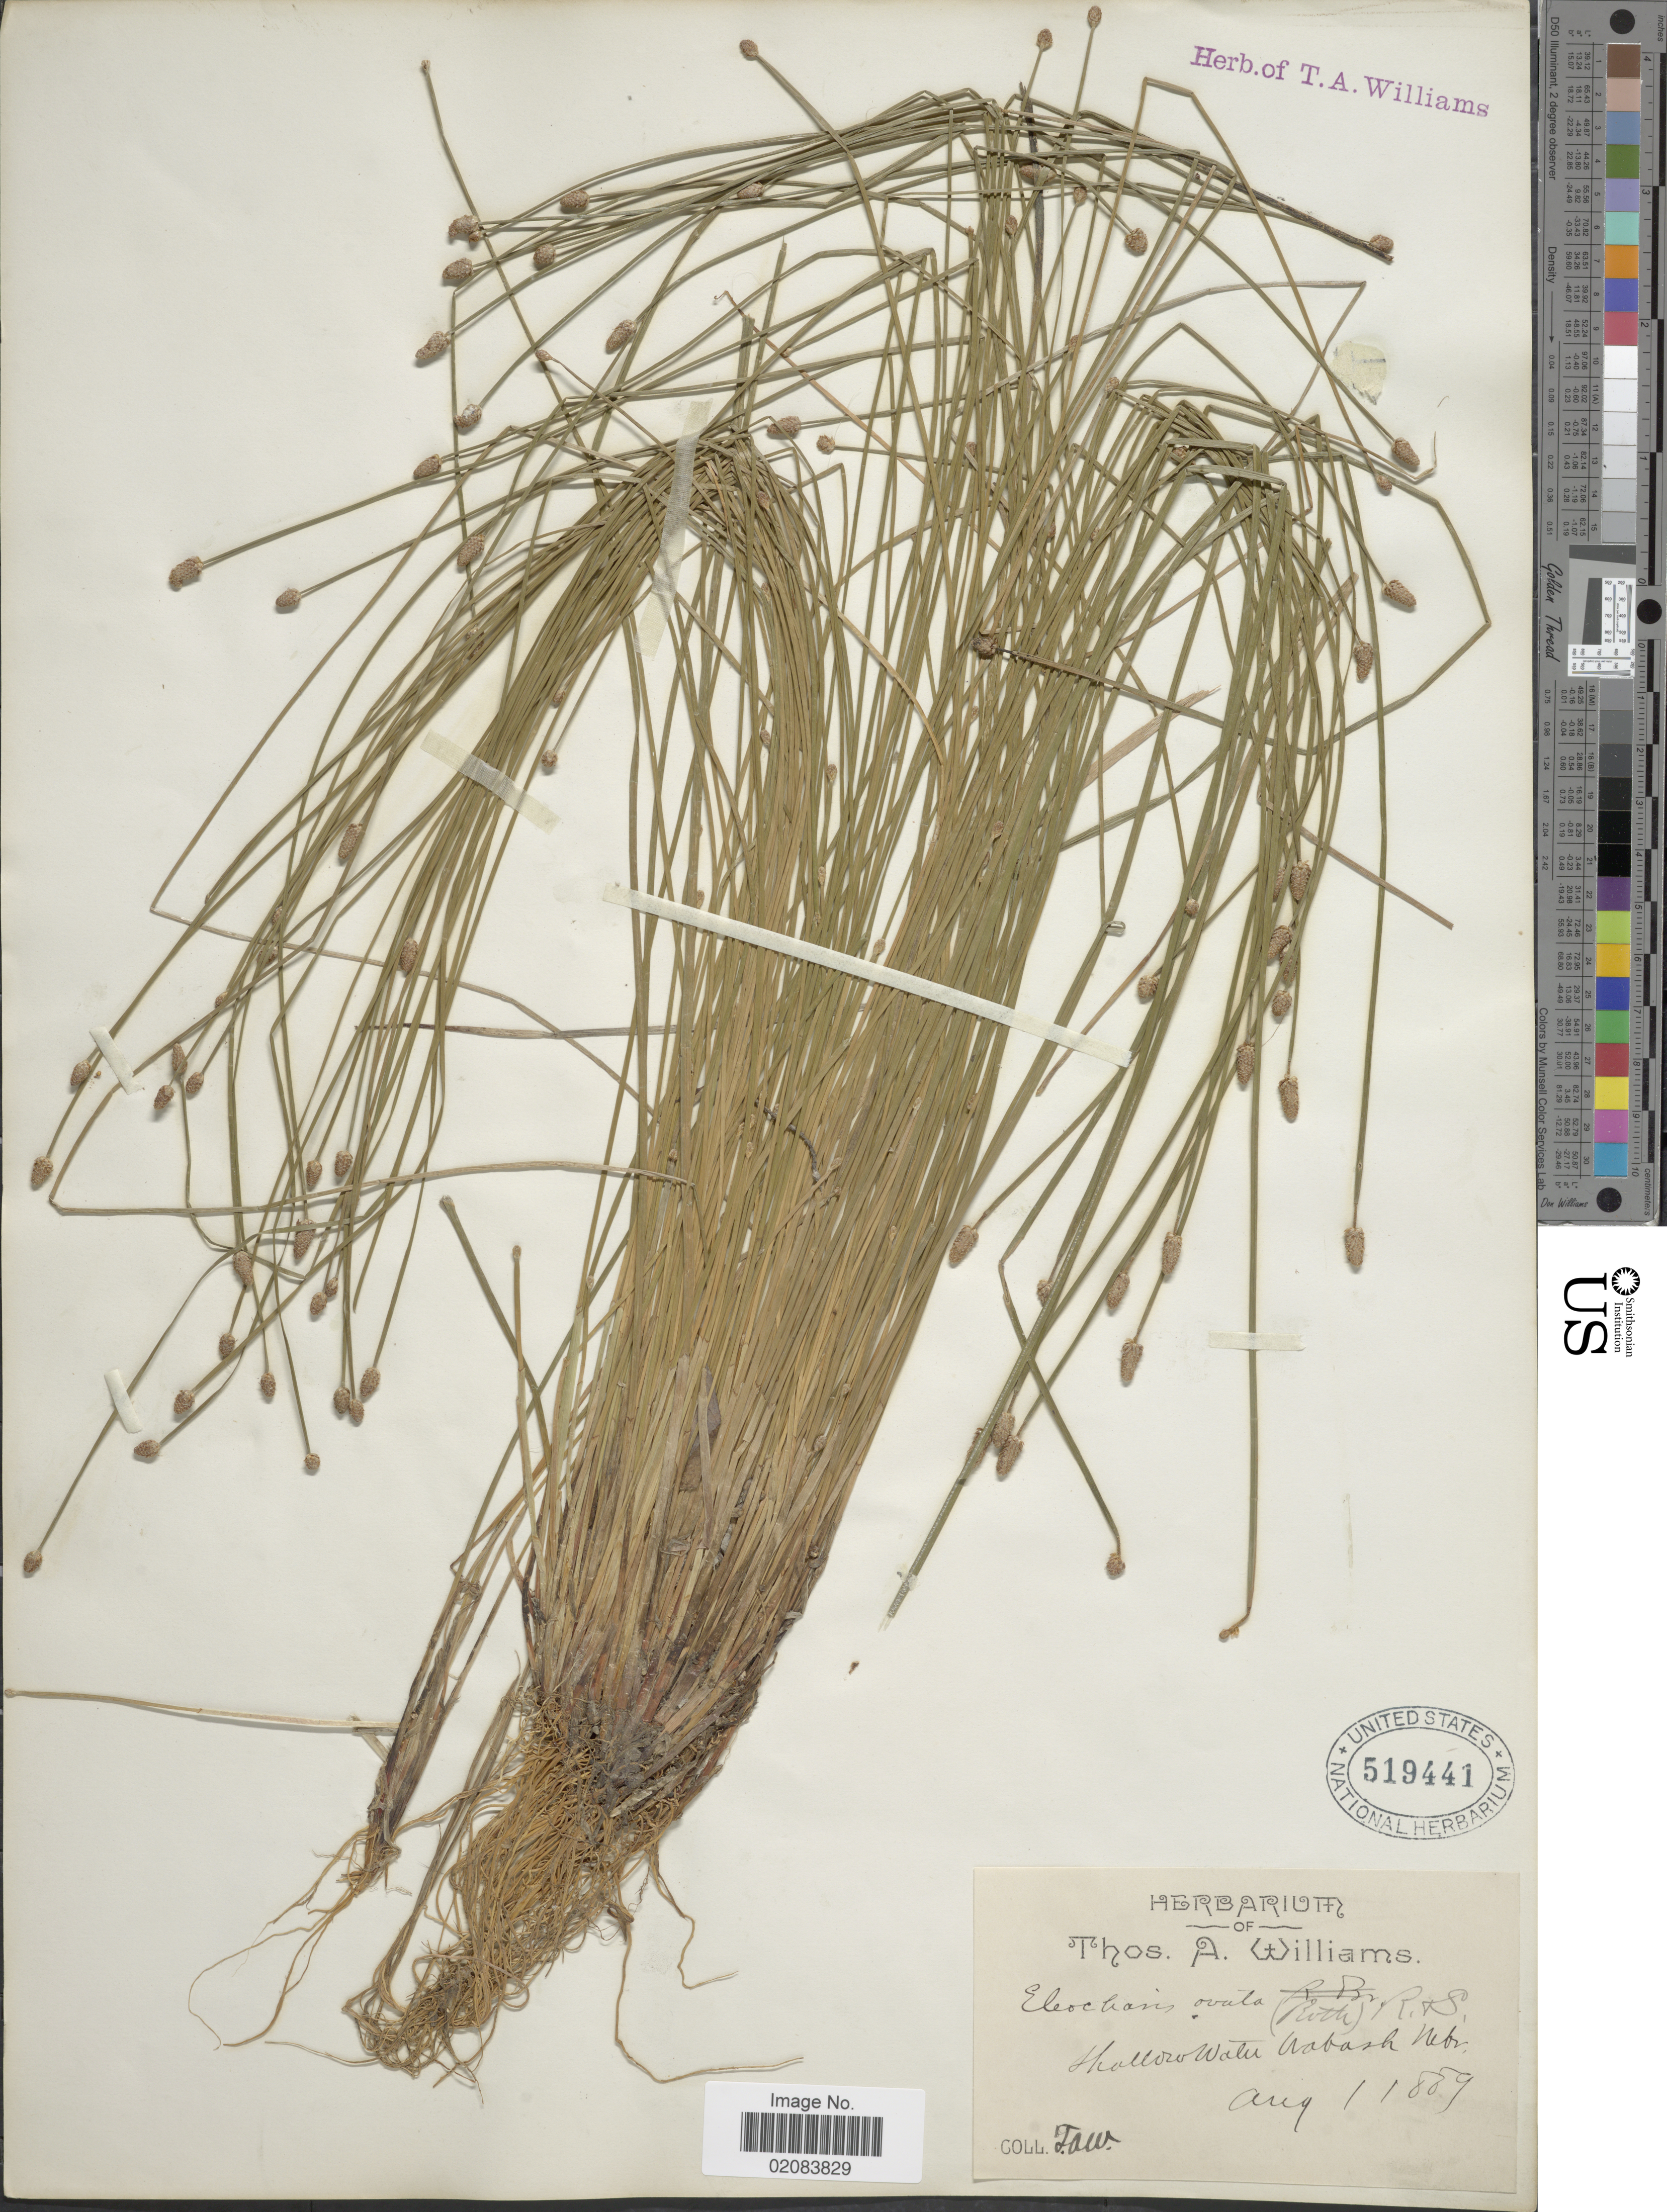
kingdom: Plantae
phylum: Tracheophyta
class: Liliopsida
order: Poales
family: Cyperaceae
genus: Eleocharis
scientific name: Eleocharis obtusa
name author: (Willd.) Schult.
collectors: T. A. Williams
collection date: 1889-08-01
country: United States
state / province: Nebraska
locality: Hallow Water, Wabash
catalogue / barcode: US 519441